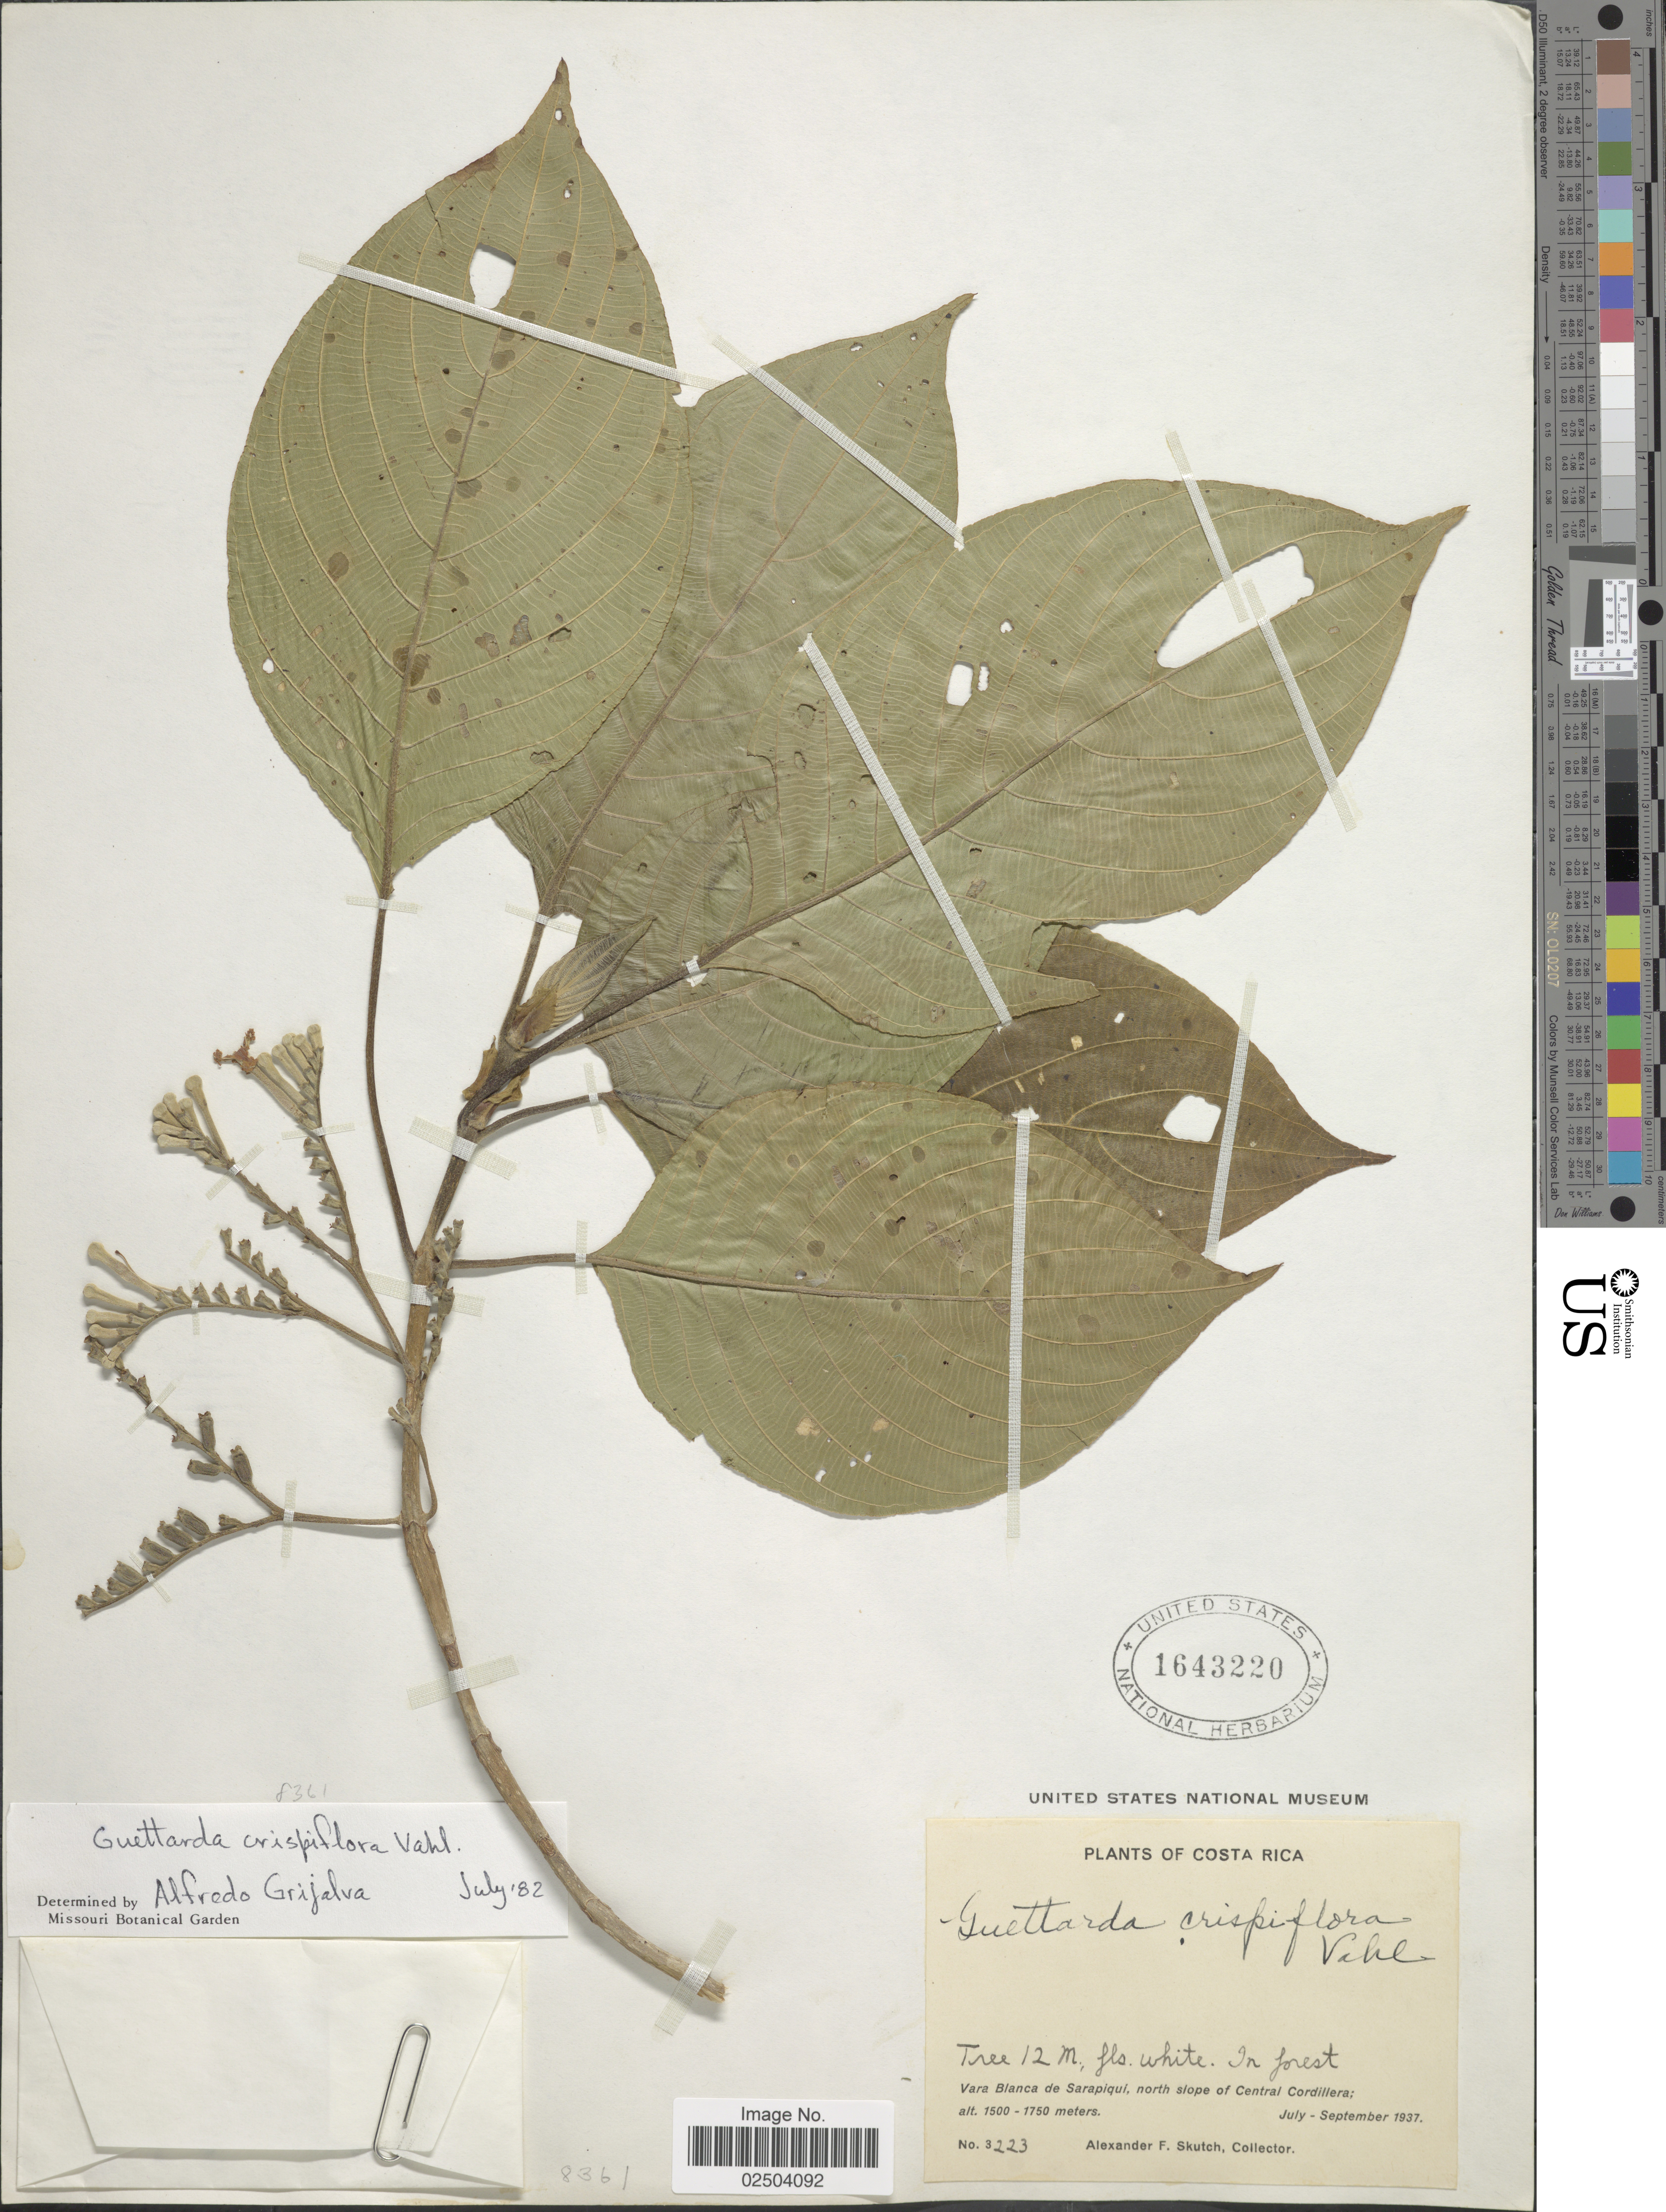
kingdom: Plantae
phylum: Tracheophyta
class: Magnoliopsida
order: Gentianales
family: Rubiaceae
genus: Guettarda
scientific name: Guettarda crispiflora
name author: Vahl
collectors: A. F. Skutch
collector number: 3223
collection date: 1937-07/1937-09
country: Costa Rica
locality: In forest. Vara Blanca de Sarapiqui, north slope of Central Cordillera.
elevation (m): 1500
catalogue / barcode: US 1643220